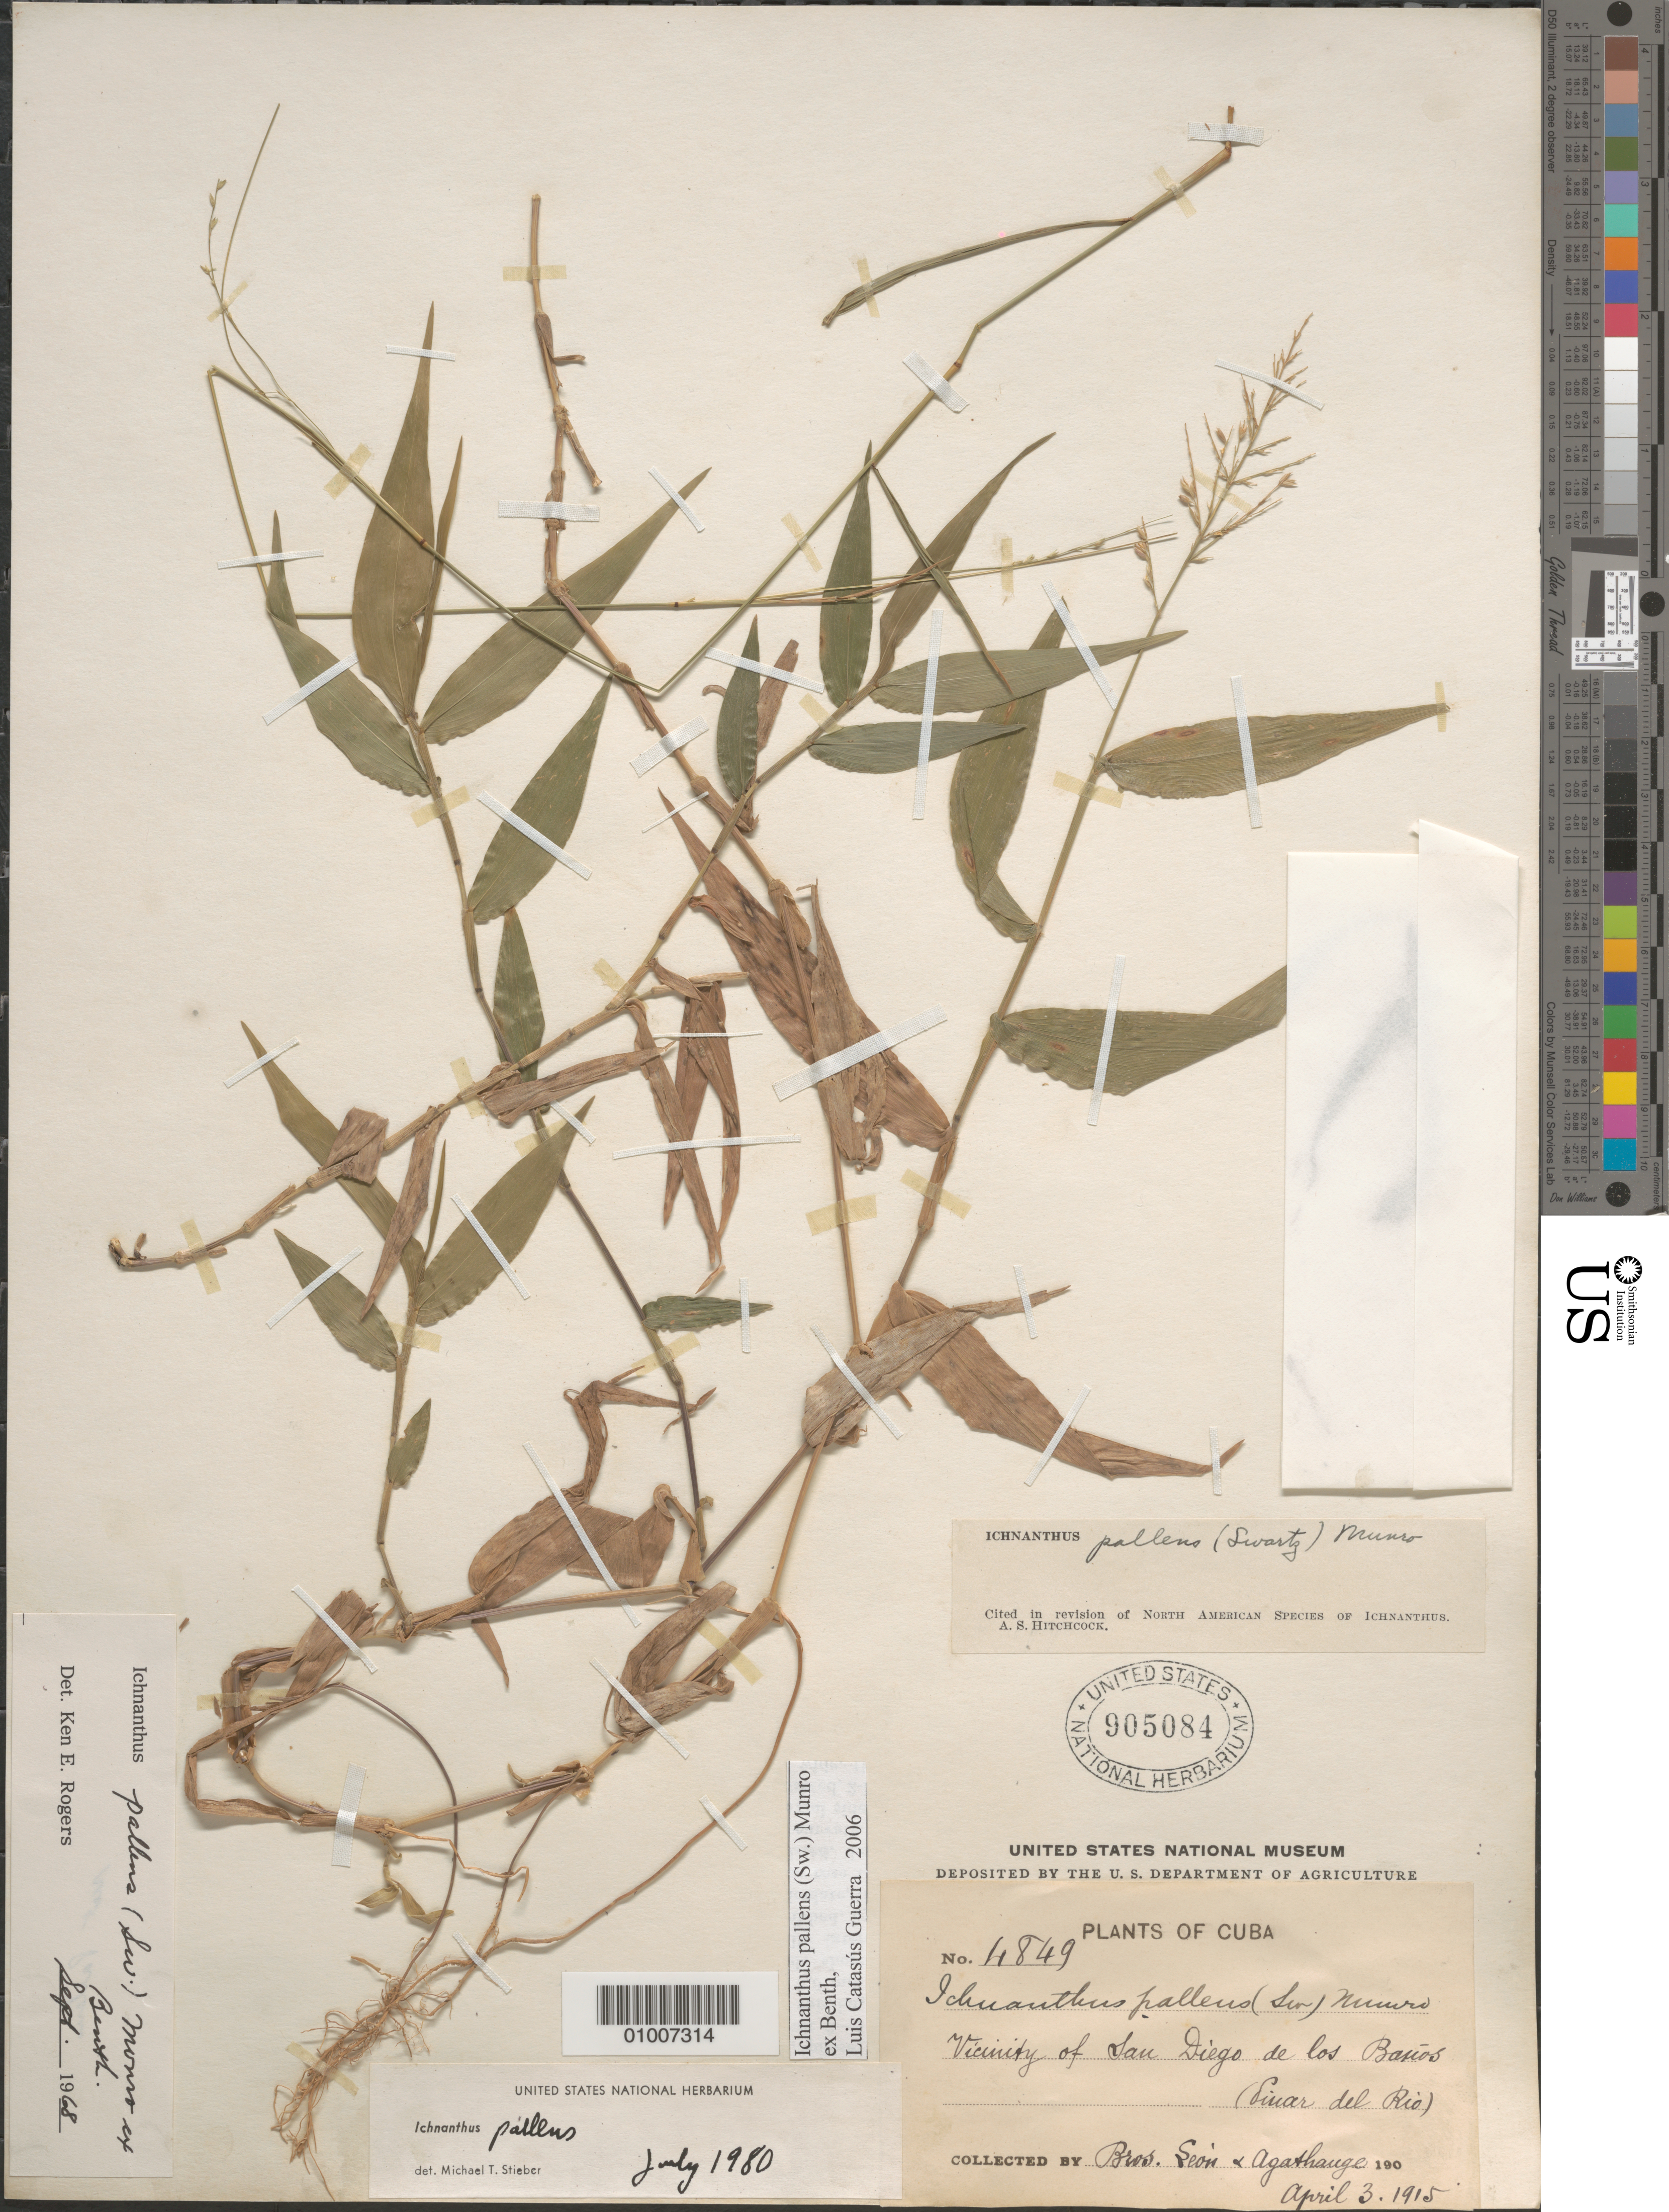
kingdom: Plantae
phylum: Tracheophyta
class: Liliopsida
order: Poales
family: Poaceae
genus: Ichnanthus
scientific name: Ichnanthus pallens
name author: (Sw.) Munro ex Benth.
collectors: Bro. León & -. Agathauge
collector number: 4849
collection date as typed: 03 Apr 1915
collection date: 1915-04-03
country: Cuba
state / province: Pinar del Rio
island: Cuba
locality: San Diego de los Banos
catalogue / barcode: US 905084